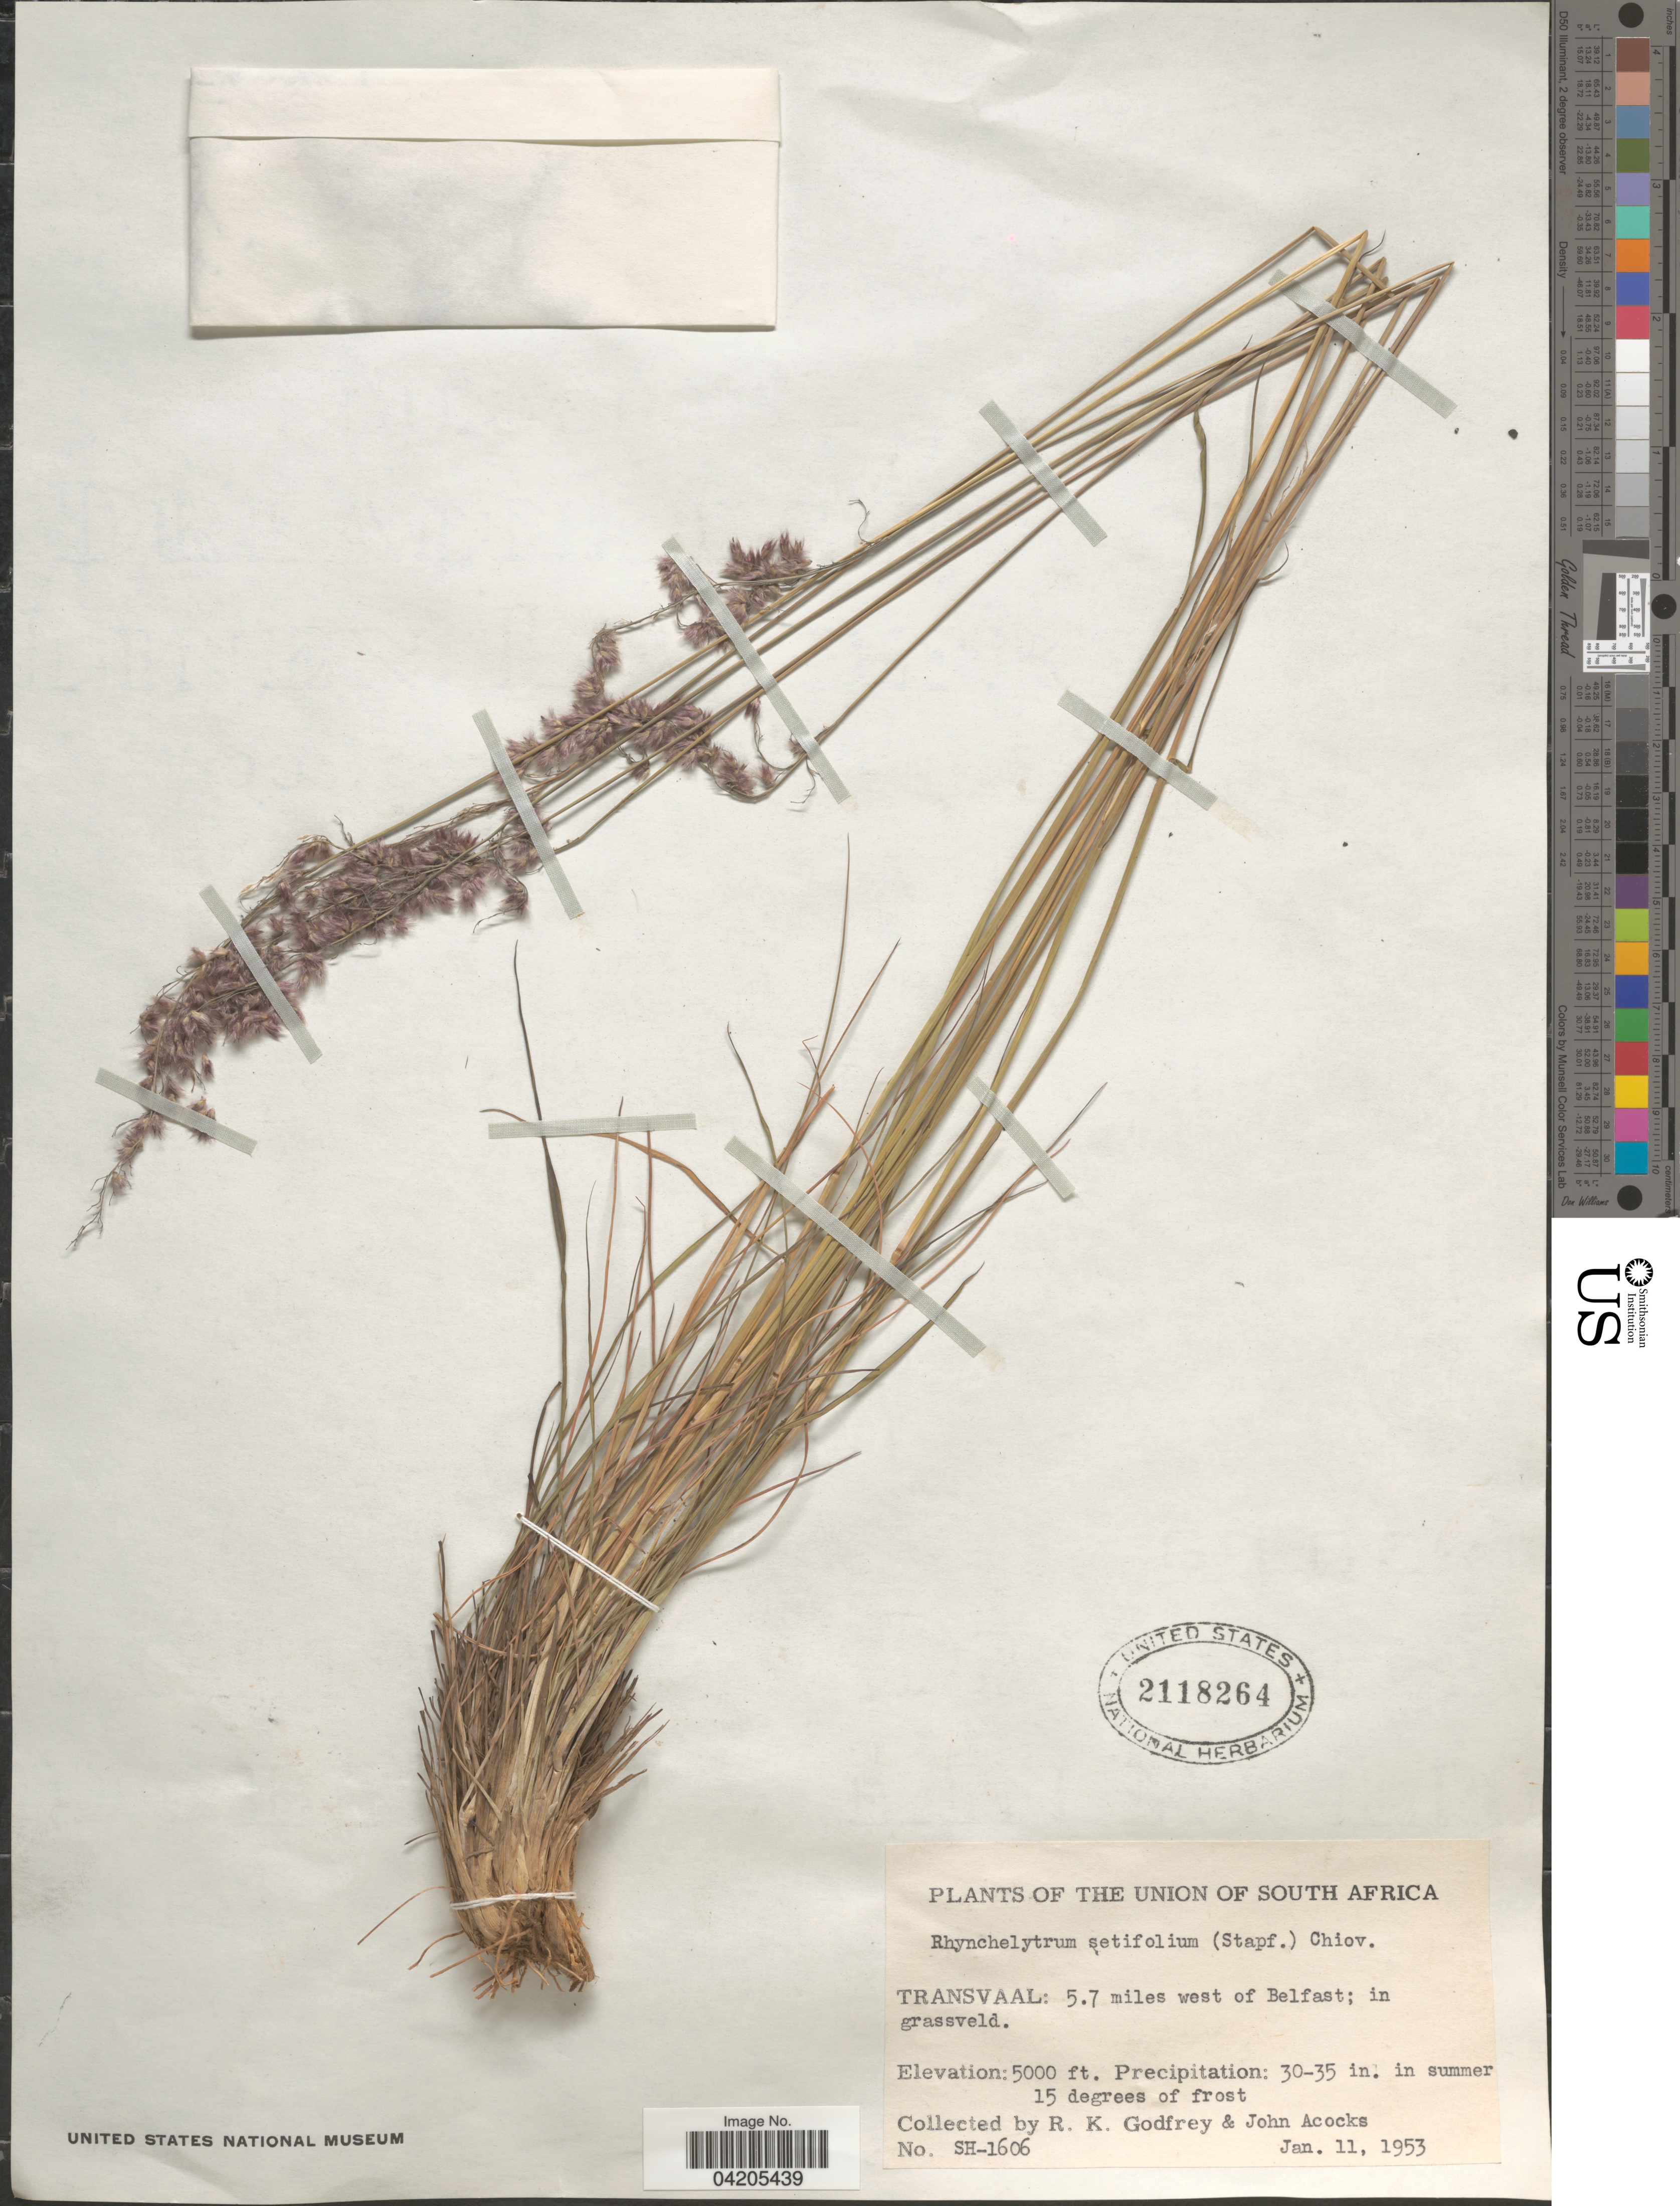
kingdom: Plantae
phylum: Tracheophyta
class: Liliopsida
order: Poales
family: Poaceae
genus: Melinis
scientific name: Melinis nerviglumis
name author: (Franch.) Zizka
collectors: R. K. Godfrey & J. P. Acocks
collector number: SH-1606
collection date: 1953-01-11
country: South Africa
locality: The Union of South Africa. Transvaal: 5.7 miles west of Belfast.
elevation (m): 1524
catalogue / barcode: US 2118264